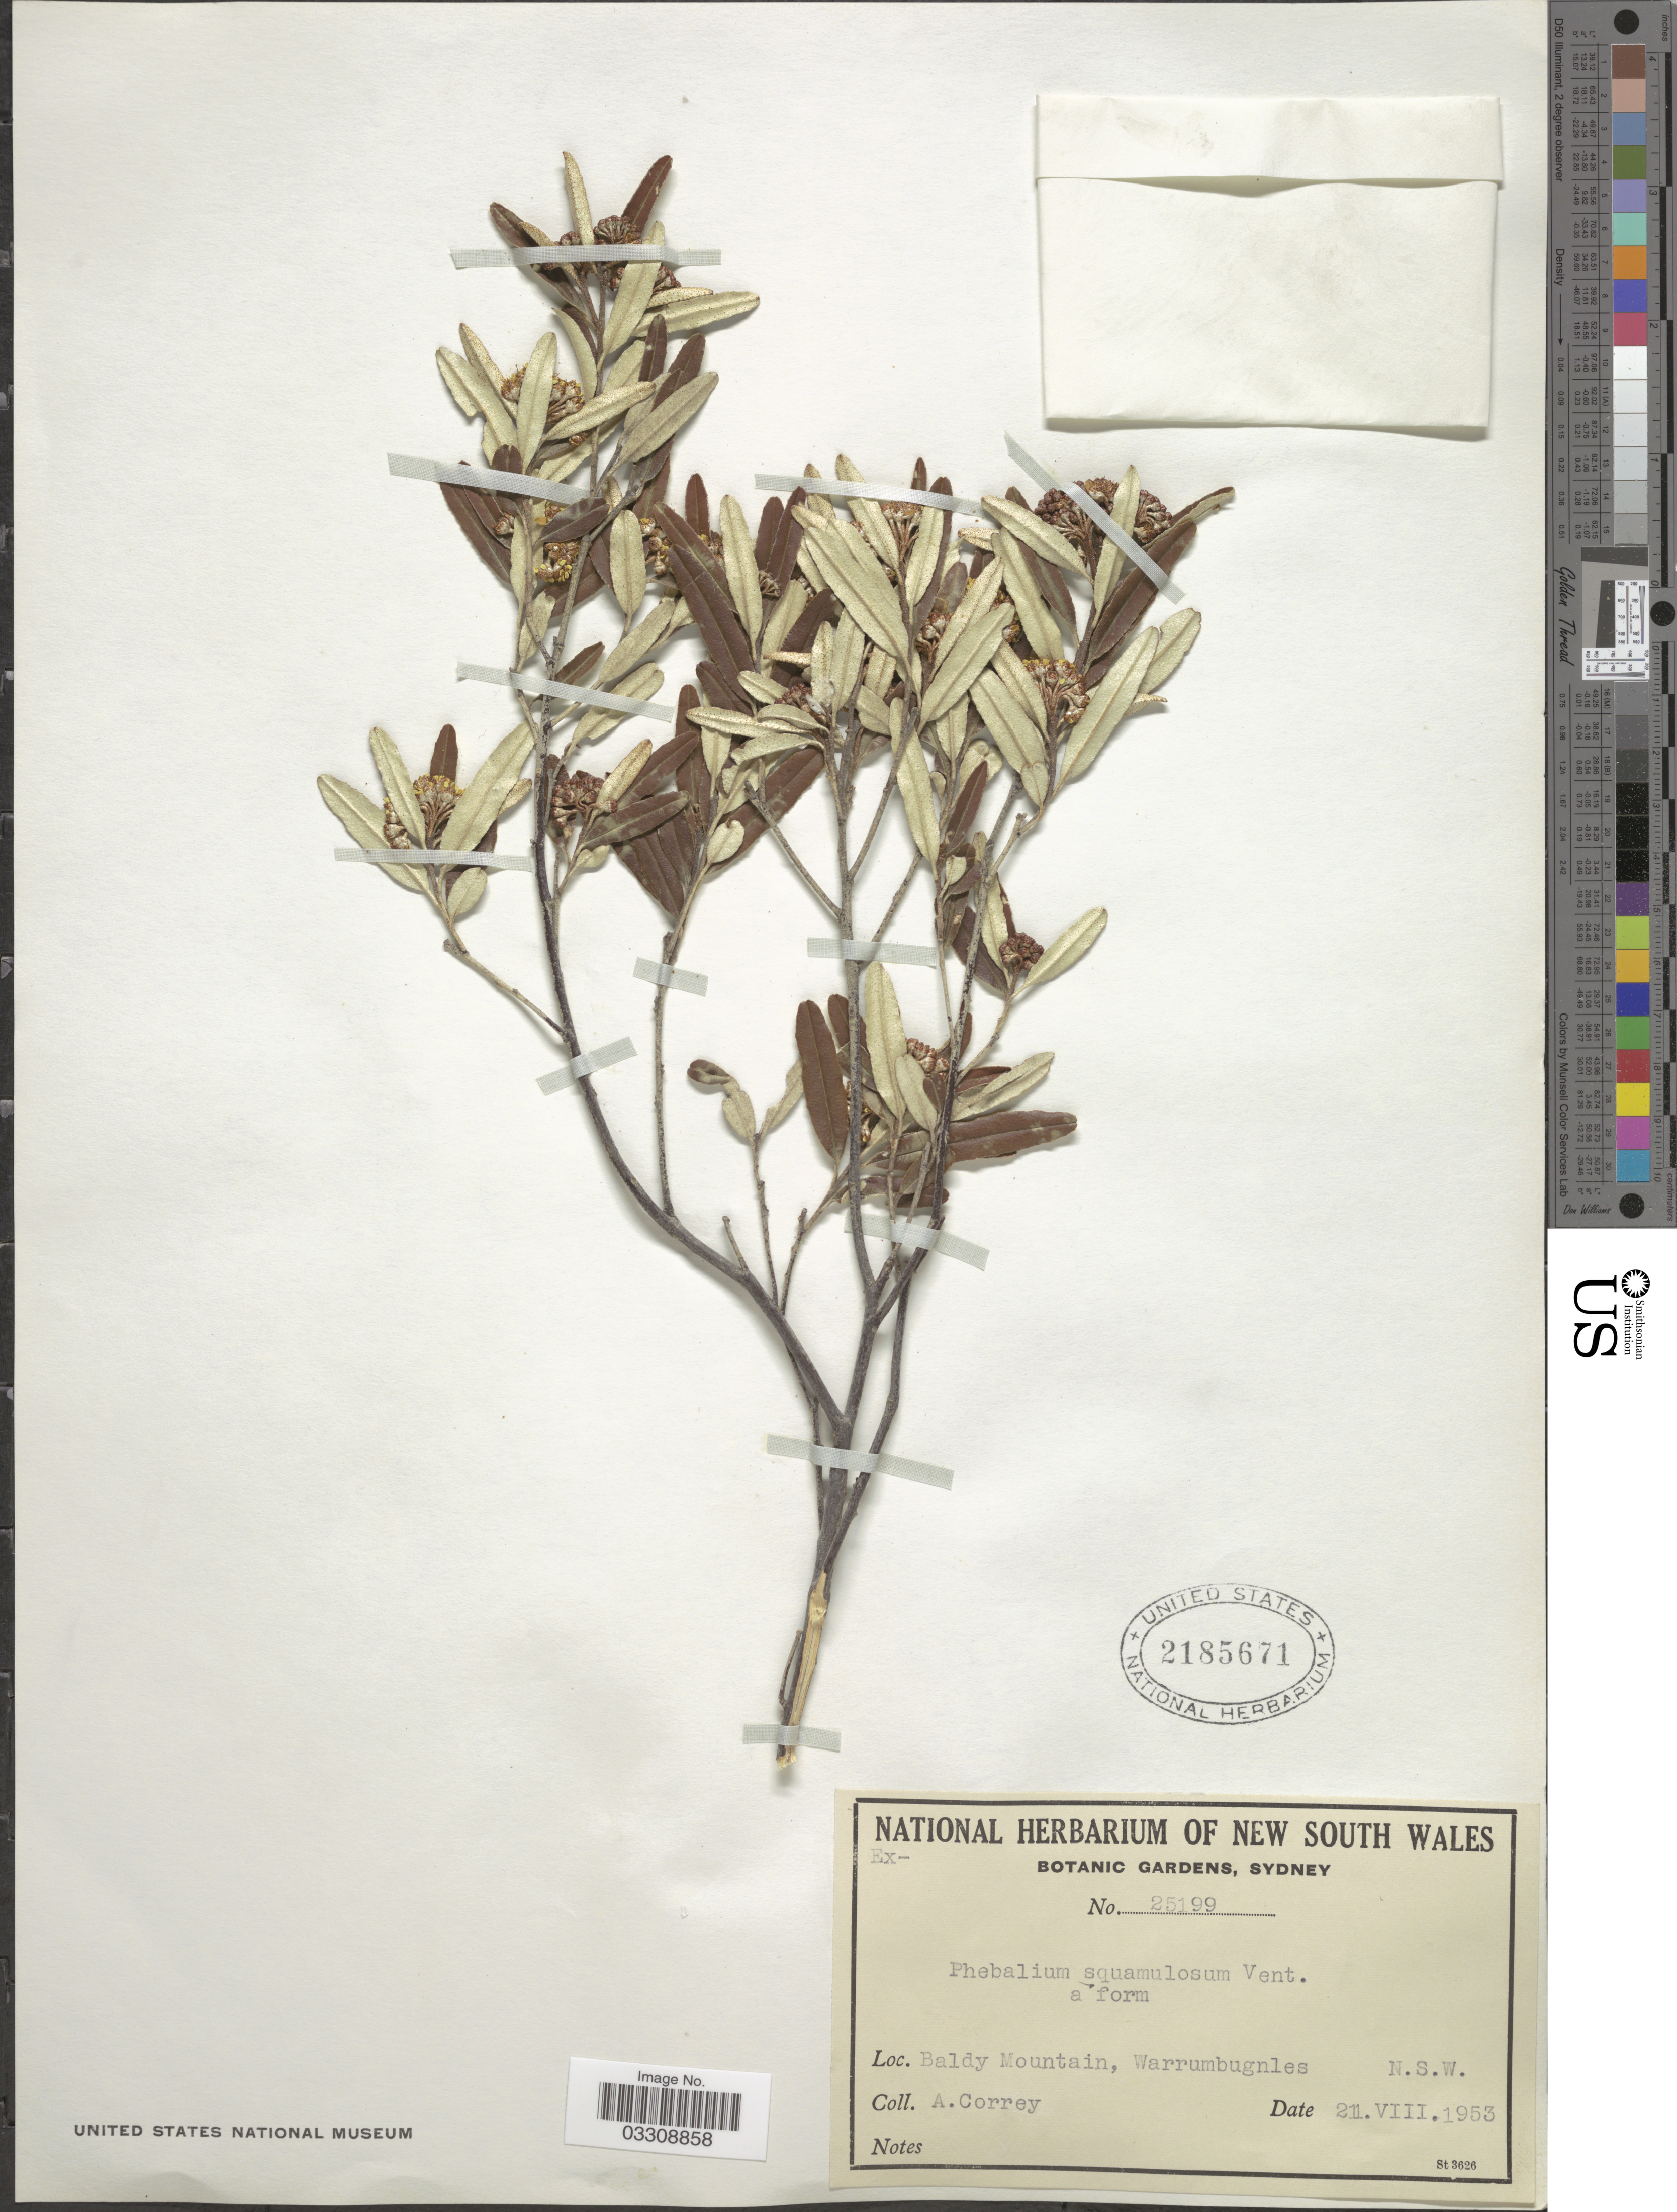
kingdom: Plantae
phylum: Tracheophyta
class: Magnoliopsida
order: Sapindales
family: Rutaceae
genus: Phebalium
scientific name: Phebalium squamulosum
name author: Vent.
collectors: A. Correy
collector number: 25199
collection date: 1953-08-21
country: Australia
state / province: New South Wales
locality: Baldy Mountain, Warrumbugnles.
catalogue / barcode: US 2185671